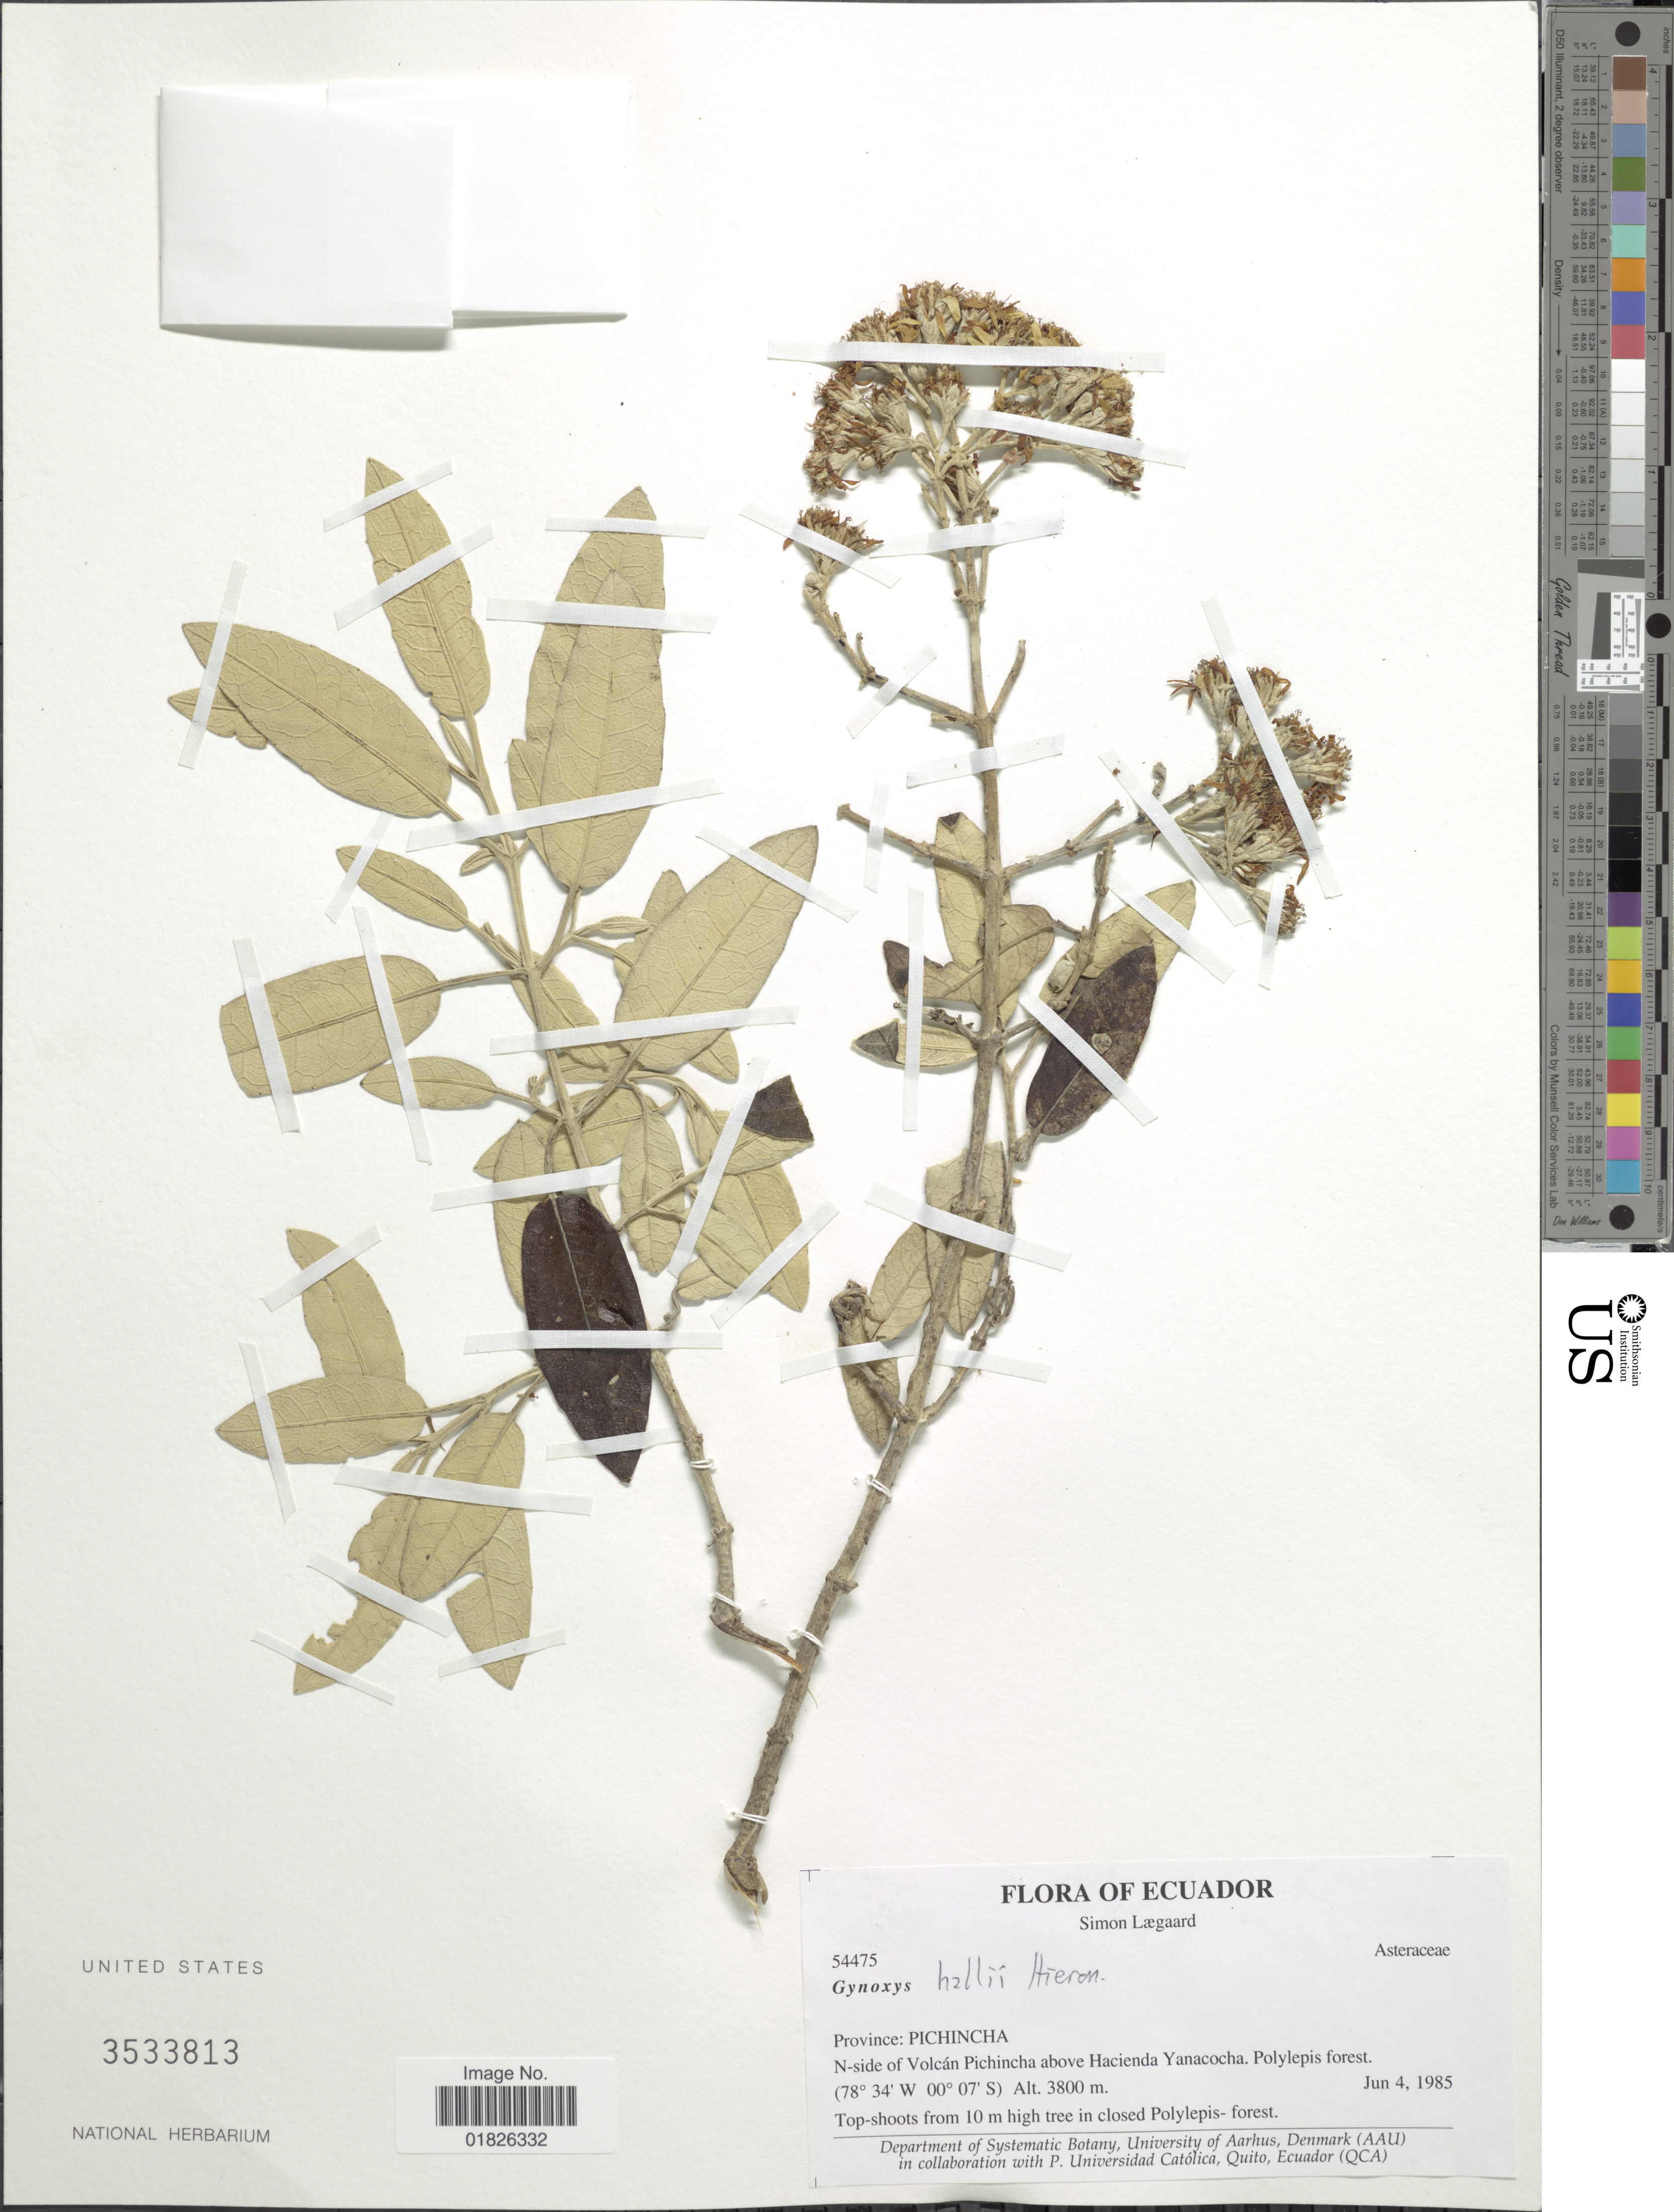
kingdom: Plantae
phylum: Tracheophyta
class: Magnoliopsida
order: Asterales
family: Asteraceae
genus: Gynoxys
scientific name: Gynoxys hallii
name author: Cass.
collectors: S. Lægaard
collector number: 54475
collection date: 1985-06-04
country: Ecuador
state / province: Pichincha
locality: N-side of Volcan Pichincha above Hacienda Yanacocha.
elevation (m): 3800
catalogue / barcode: US 3533813